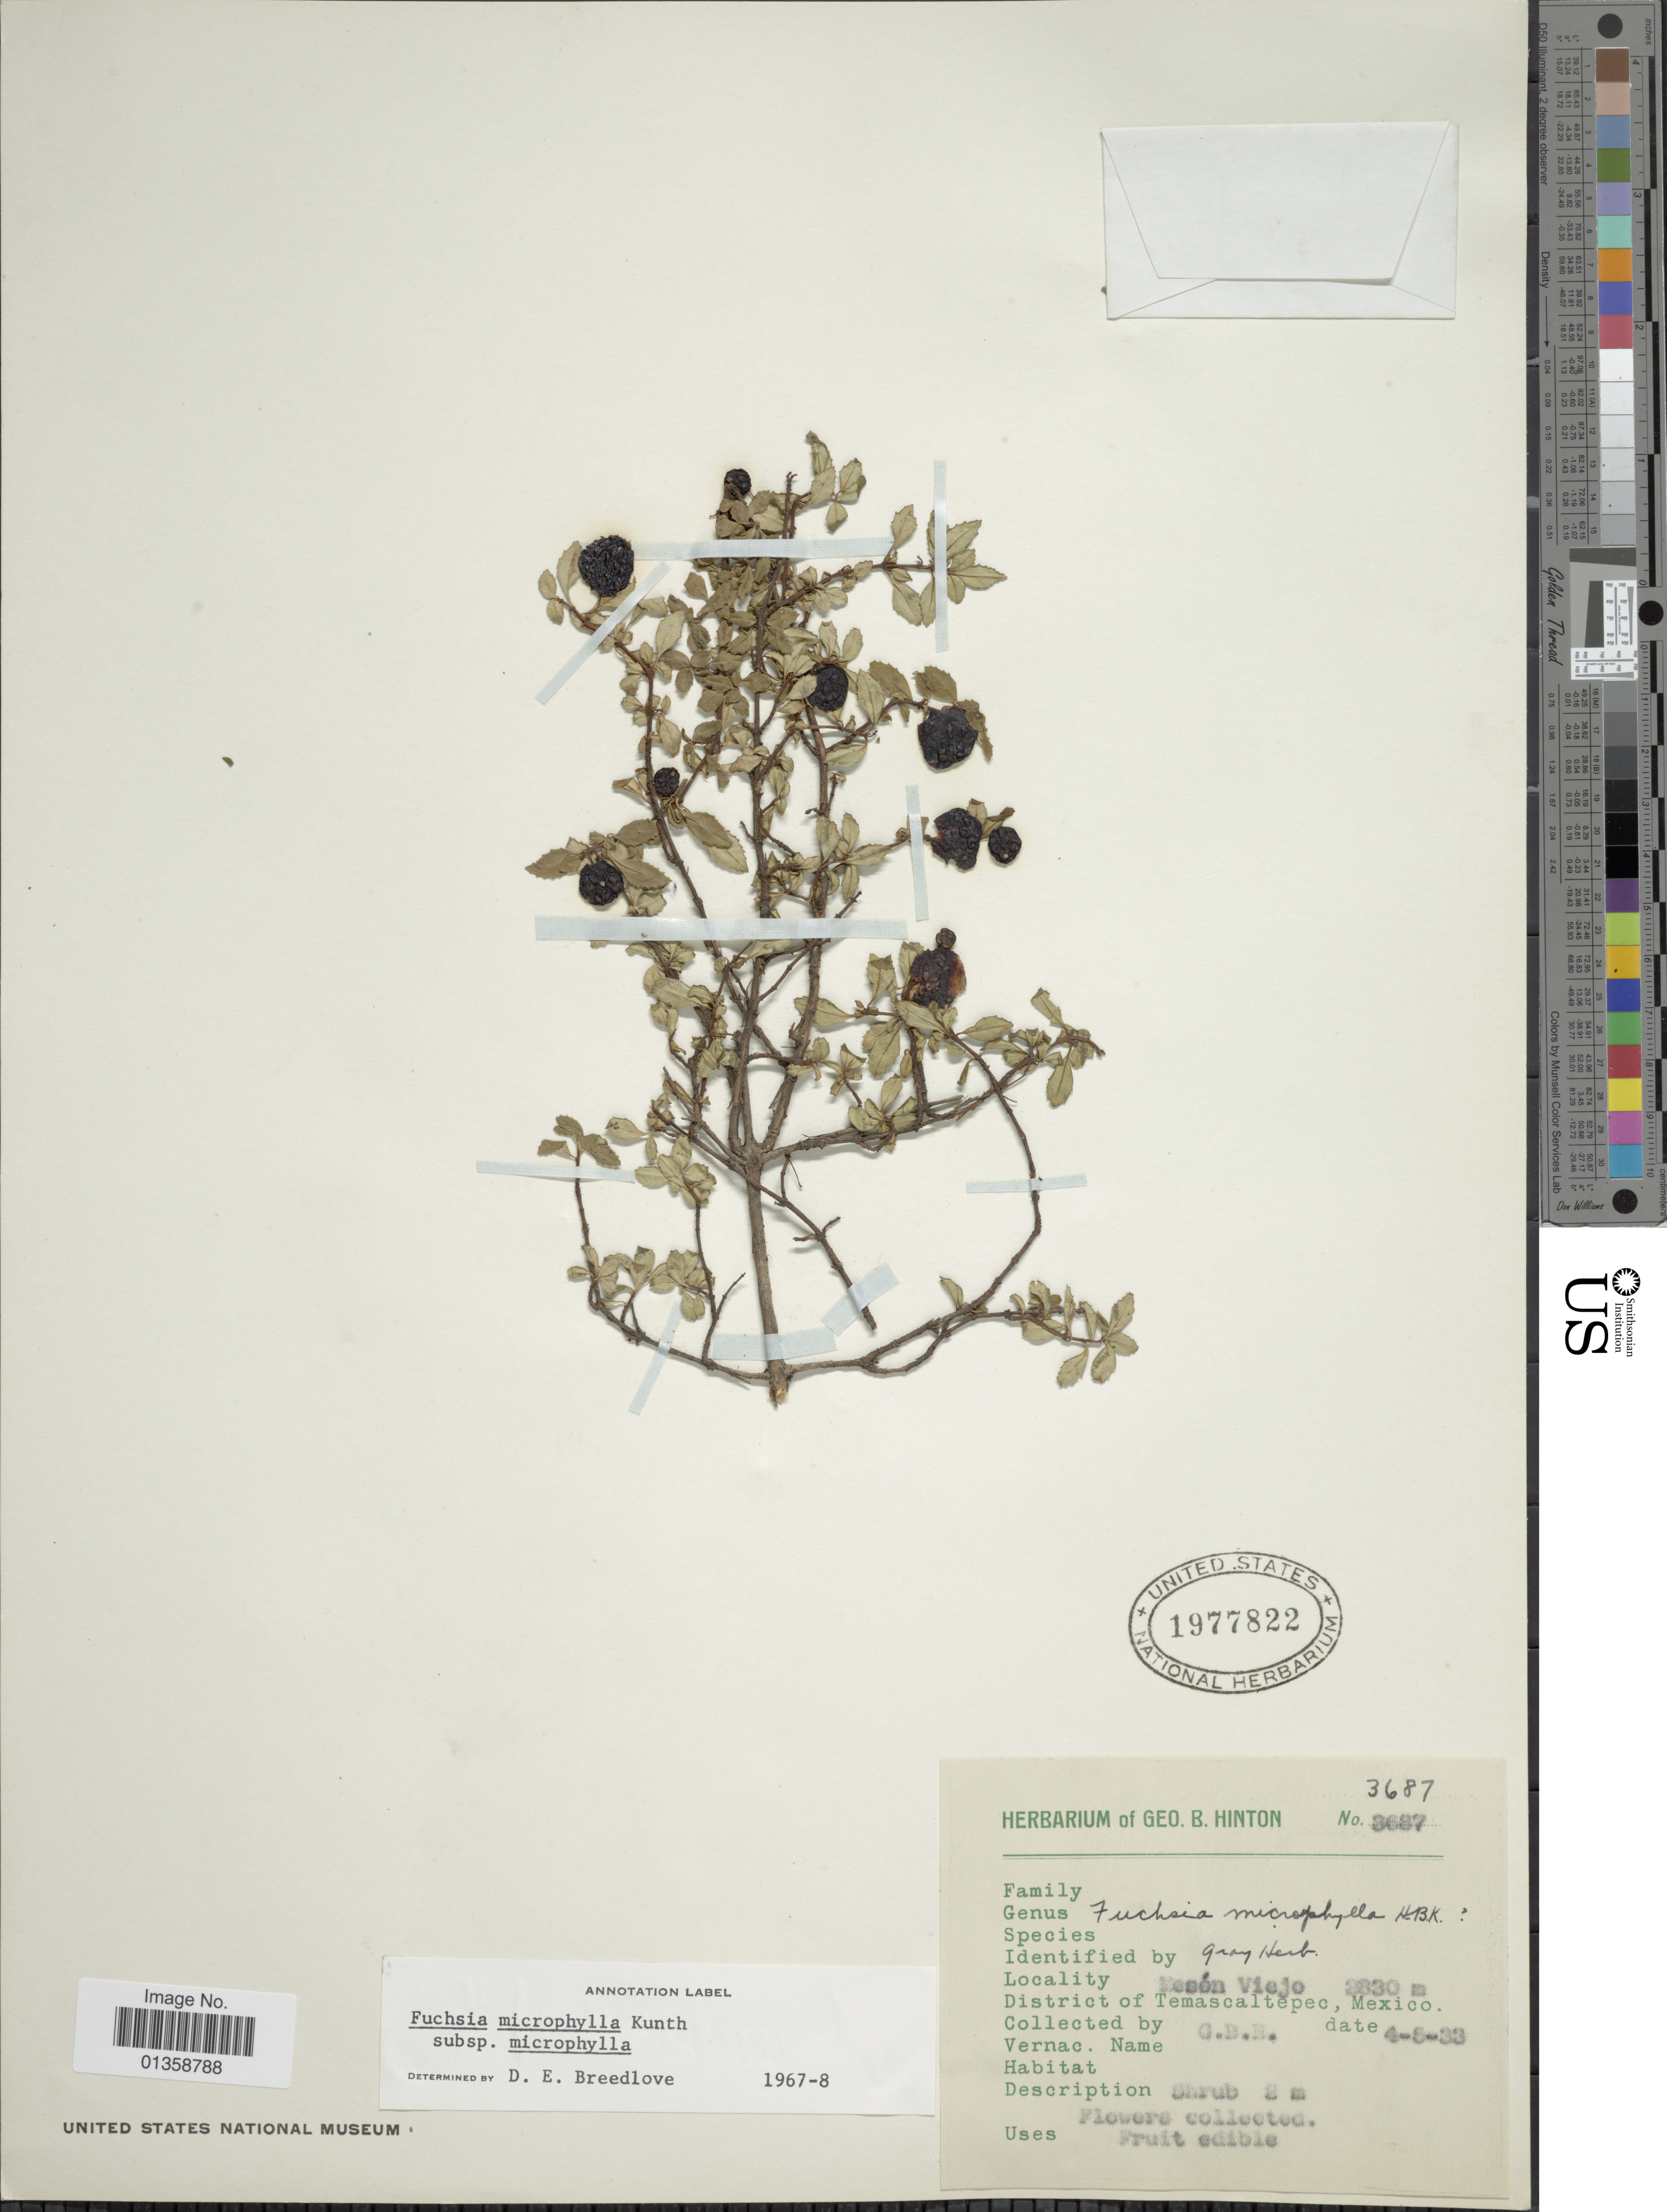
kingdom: Plantae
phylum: Tracheophyta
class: Magnoliopsida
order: Myrtales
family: Onagraceae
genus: Fuchsia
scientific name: Fuchsia microphylla subsp. microphylla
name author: Kunth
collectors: G. B. Hinton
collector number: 3687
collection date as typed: Transcribed d/m/y: 4/5/33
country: Mexico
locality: Mesén Viejo, District of Temascaltepec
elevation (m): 2830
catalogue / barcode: US 1977822